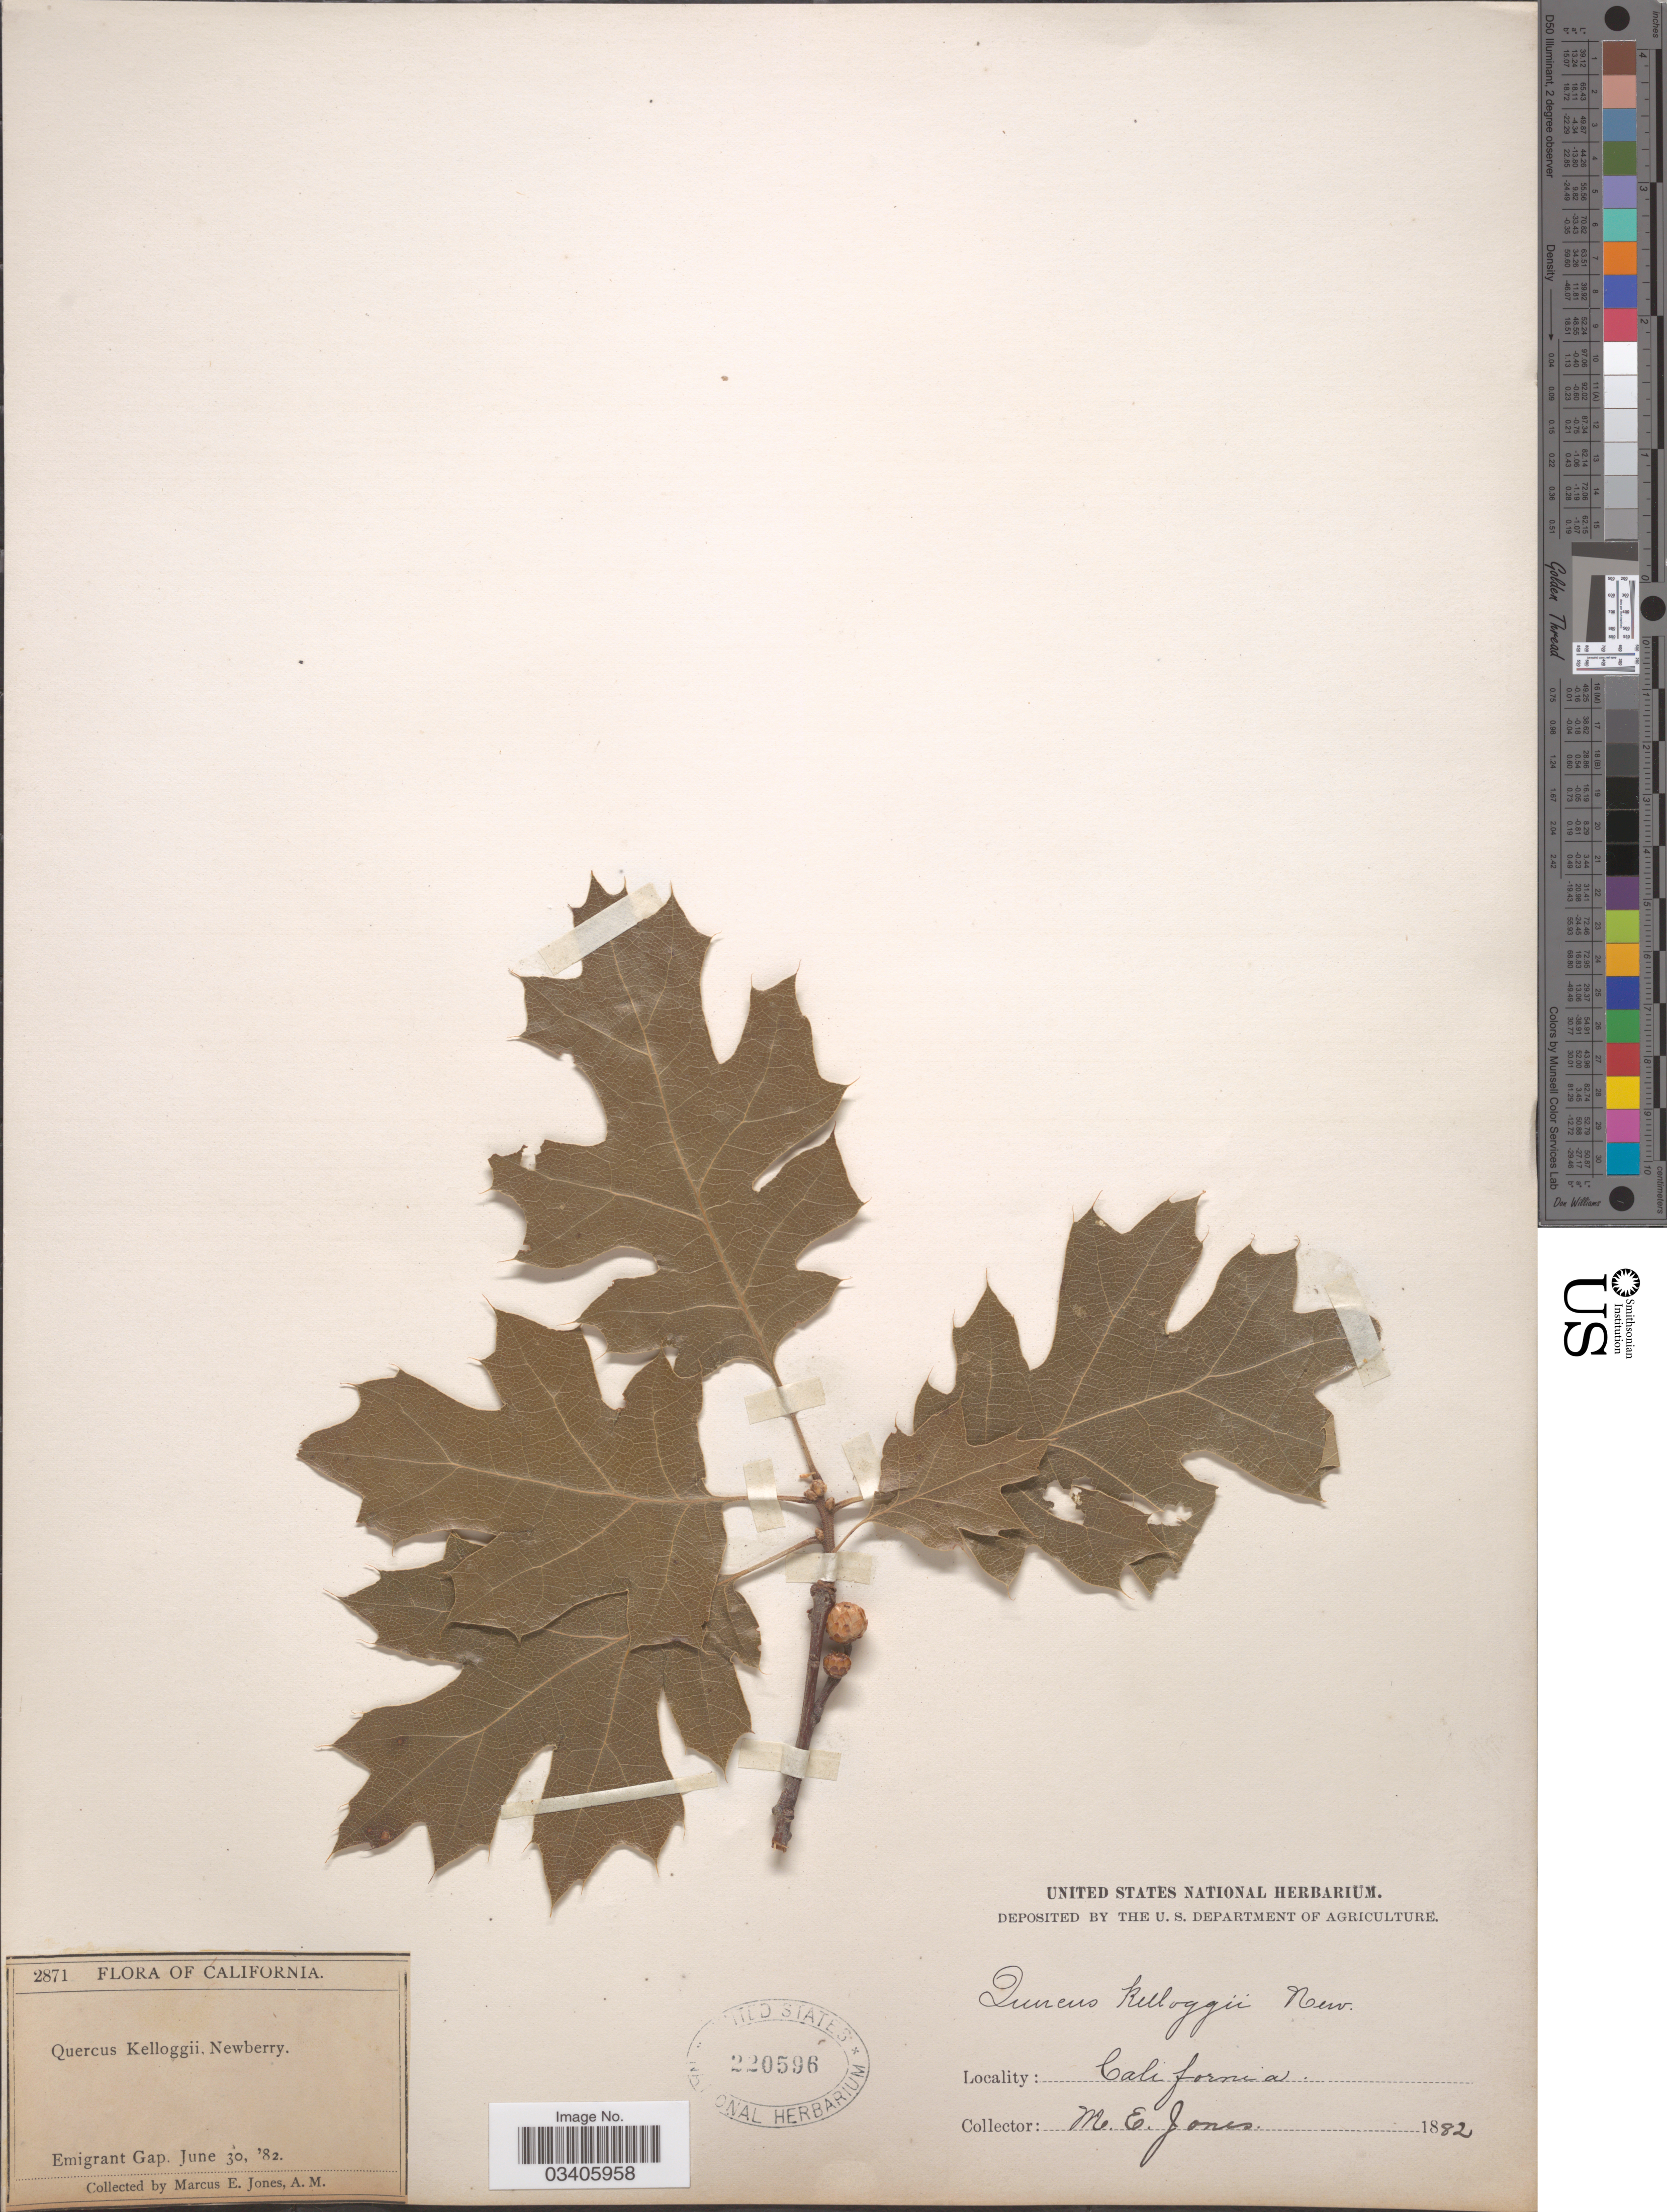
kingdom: Plantae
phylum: Tracheophyta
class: Magnoliopsida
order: Fagales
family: Fagaceae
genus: Quercus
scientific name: Quercus kelloggii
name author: Newb.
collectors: M. E. Jones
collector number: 2871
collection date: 1882-06-30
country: United States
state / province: California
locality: Emigrant Gap.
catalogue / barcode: US 220596